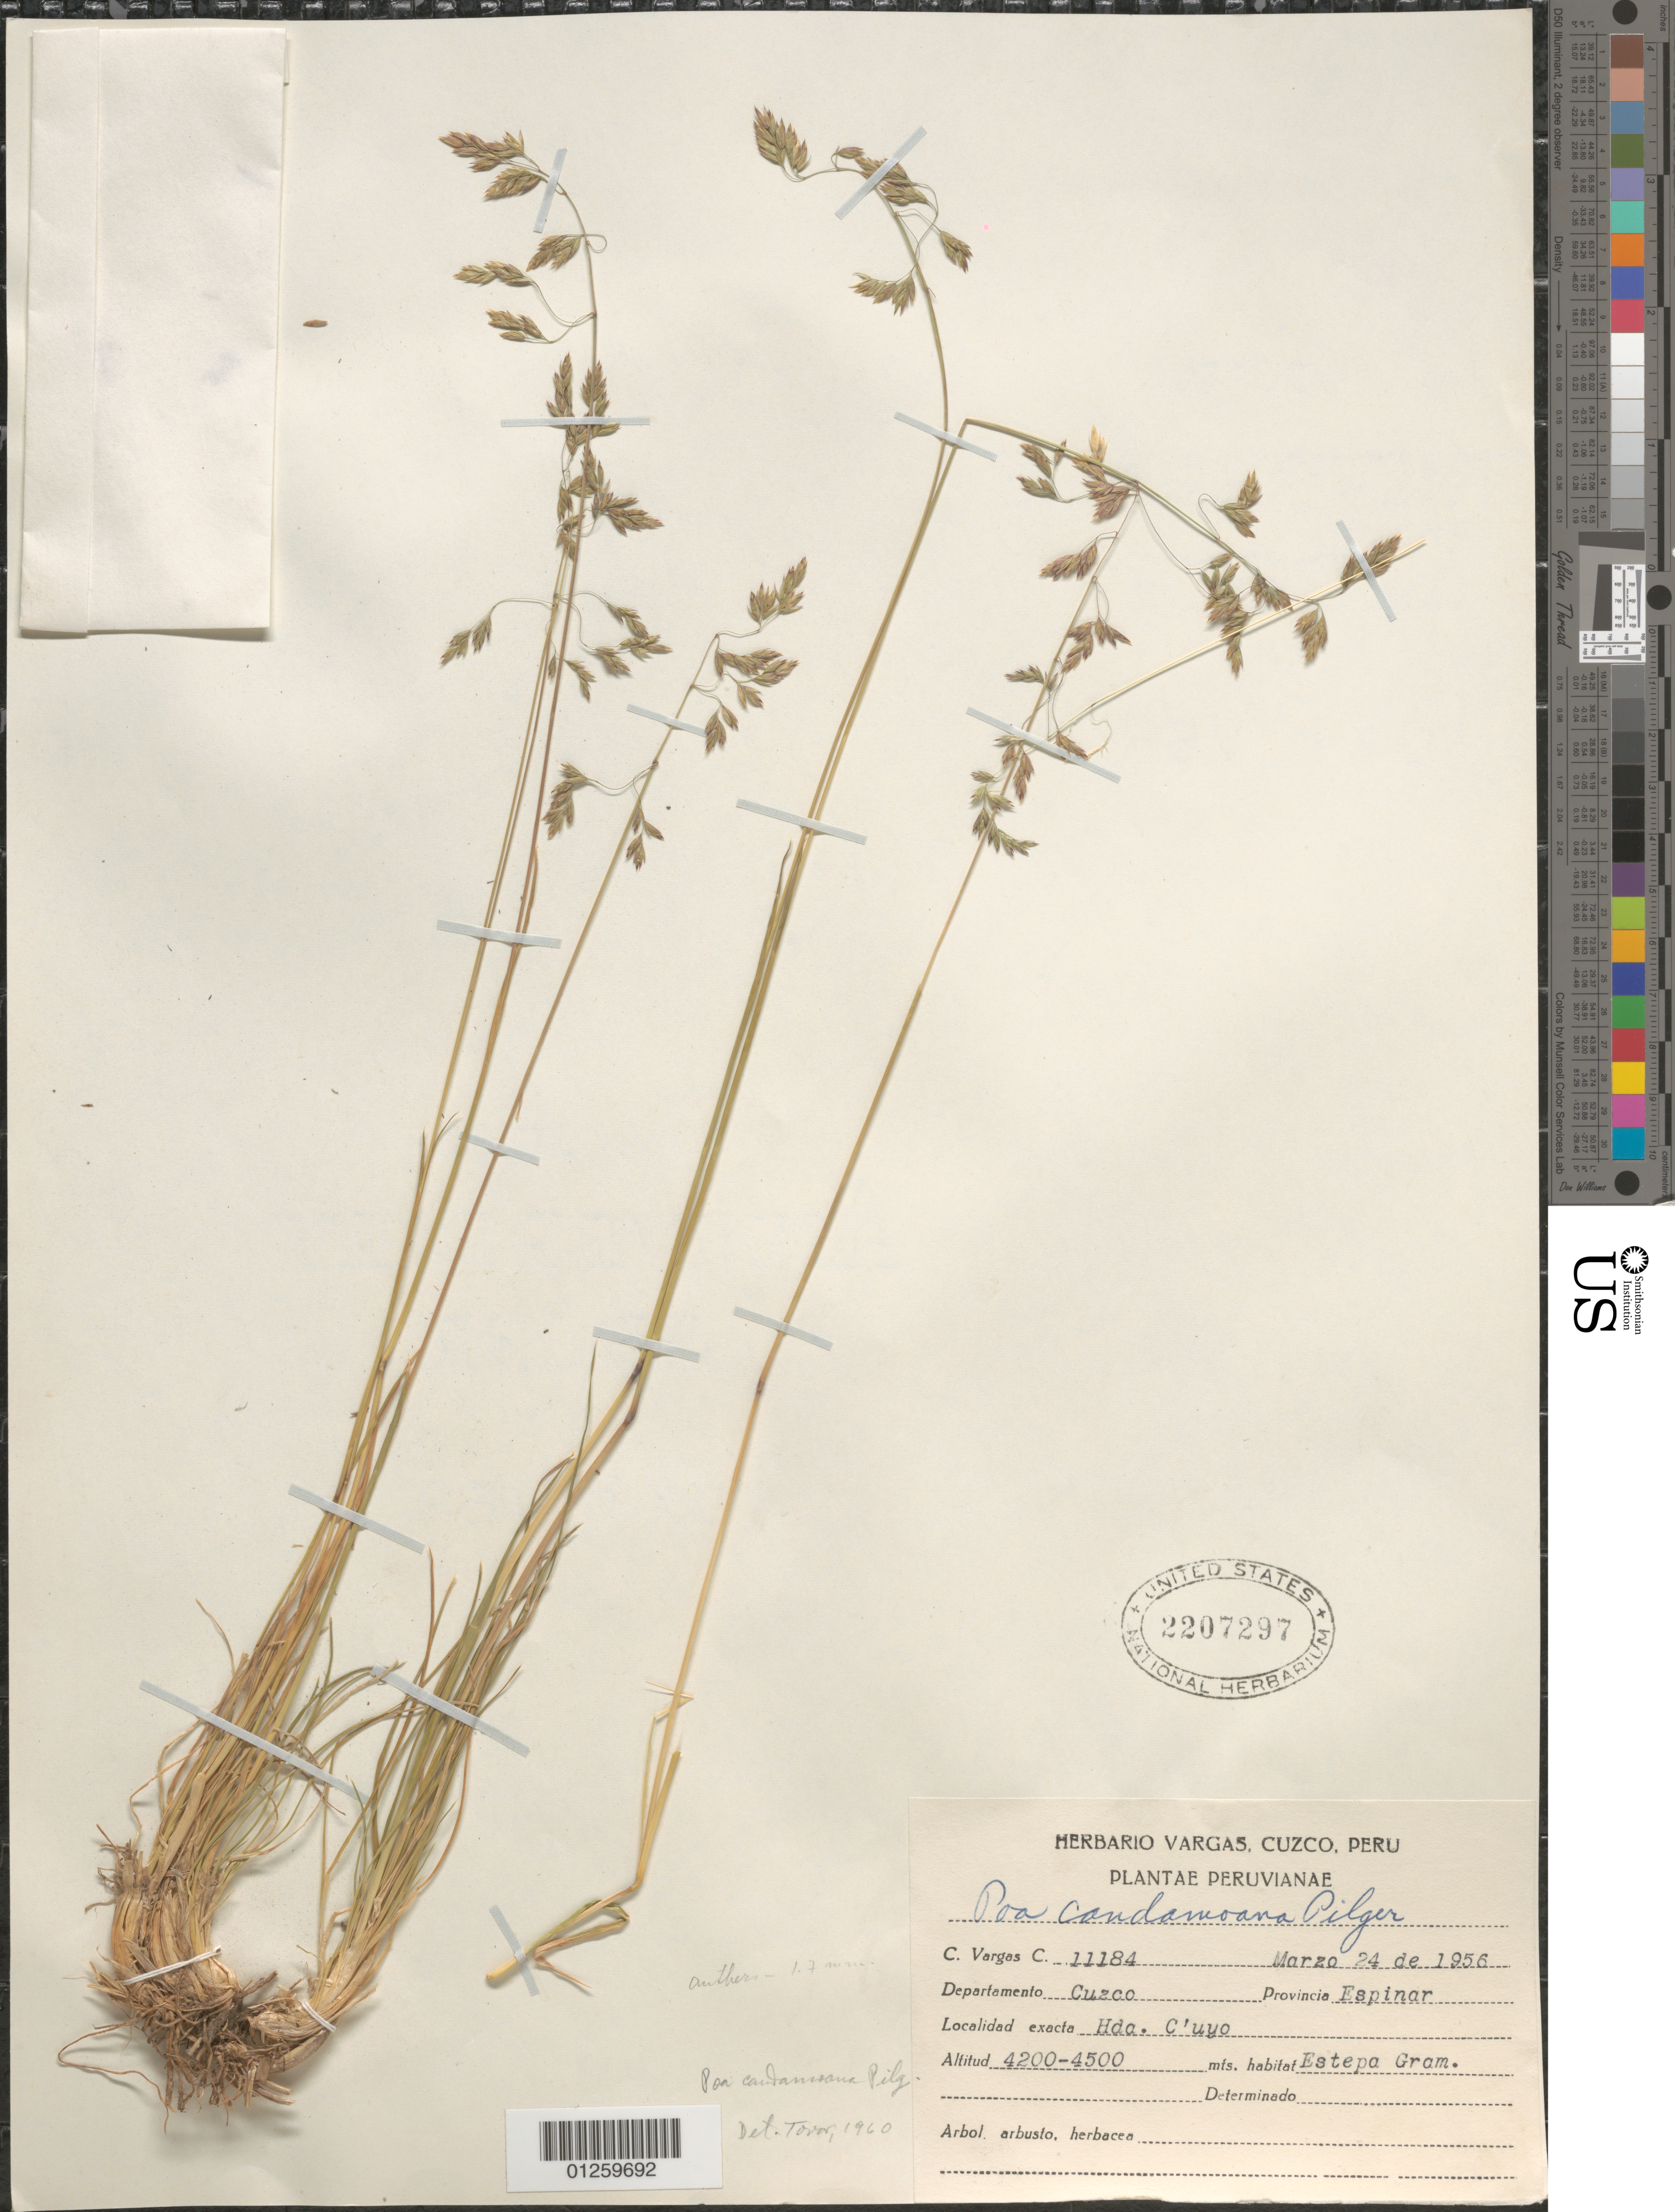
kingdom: Plantae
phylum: Tracheophyta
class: Liliopsida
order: Poales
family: Poaceae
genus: Poa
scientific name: Poa candamoana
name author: Pilg.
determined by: Soreng, Robert J., Research Associate (BOT), Smithsonian Institution - National Museum of Natural History (UNITED STATES)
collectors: C. Vargas C.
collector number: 11184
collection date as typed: Marzo 24 de 1956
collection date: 1956-03-24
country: Peru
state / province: Cusco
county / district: Espinar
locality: Hda. C'uyo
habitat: Estepa Gram.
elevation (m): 4200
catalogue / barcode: US 2207297